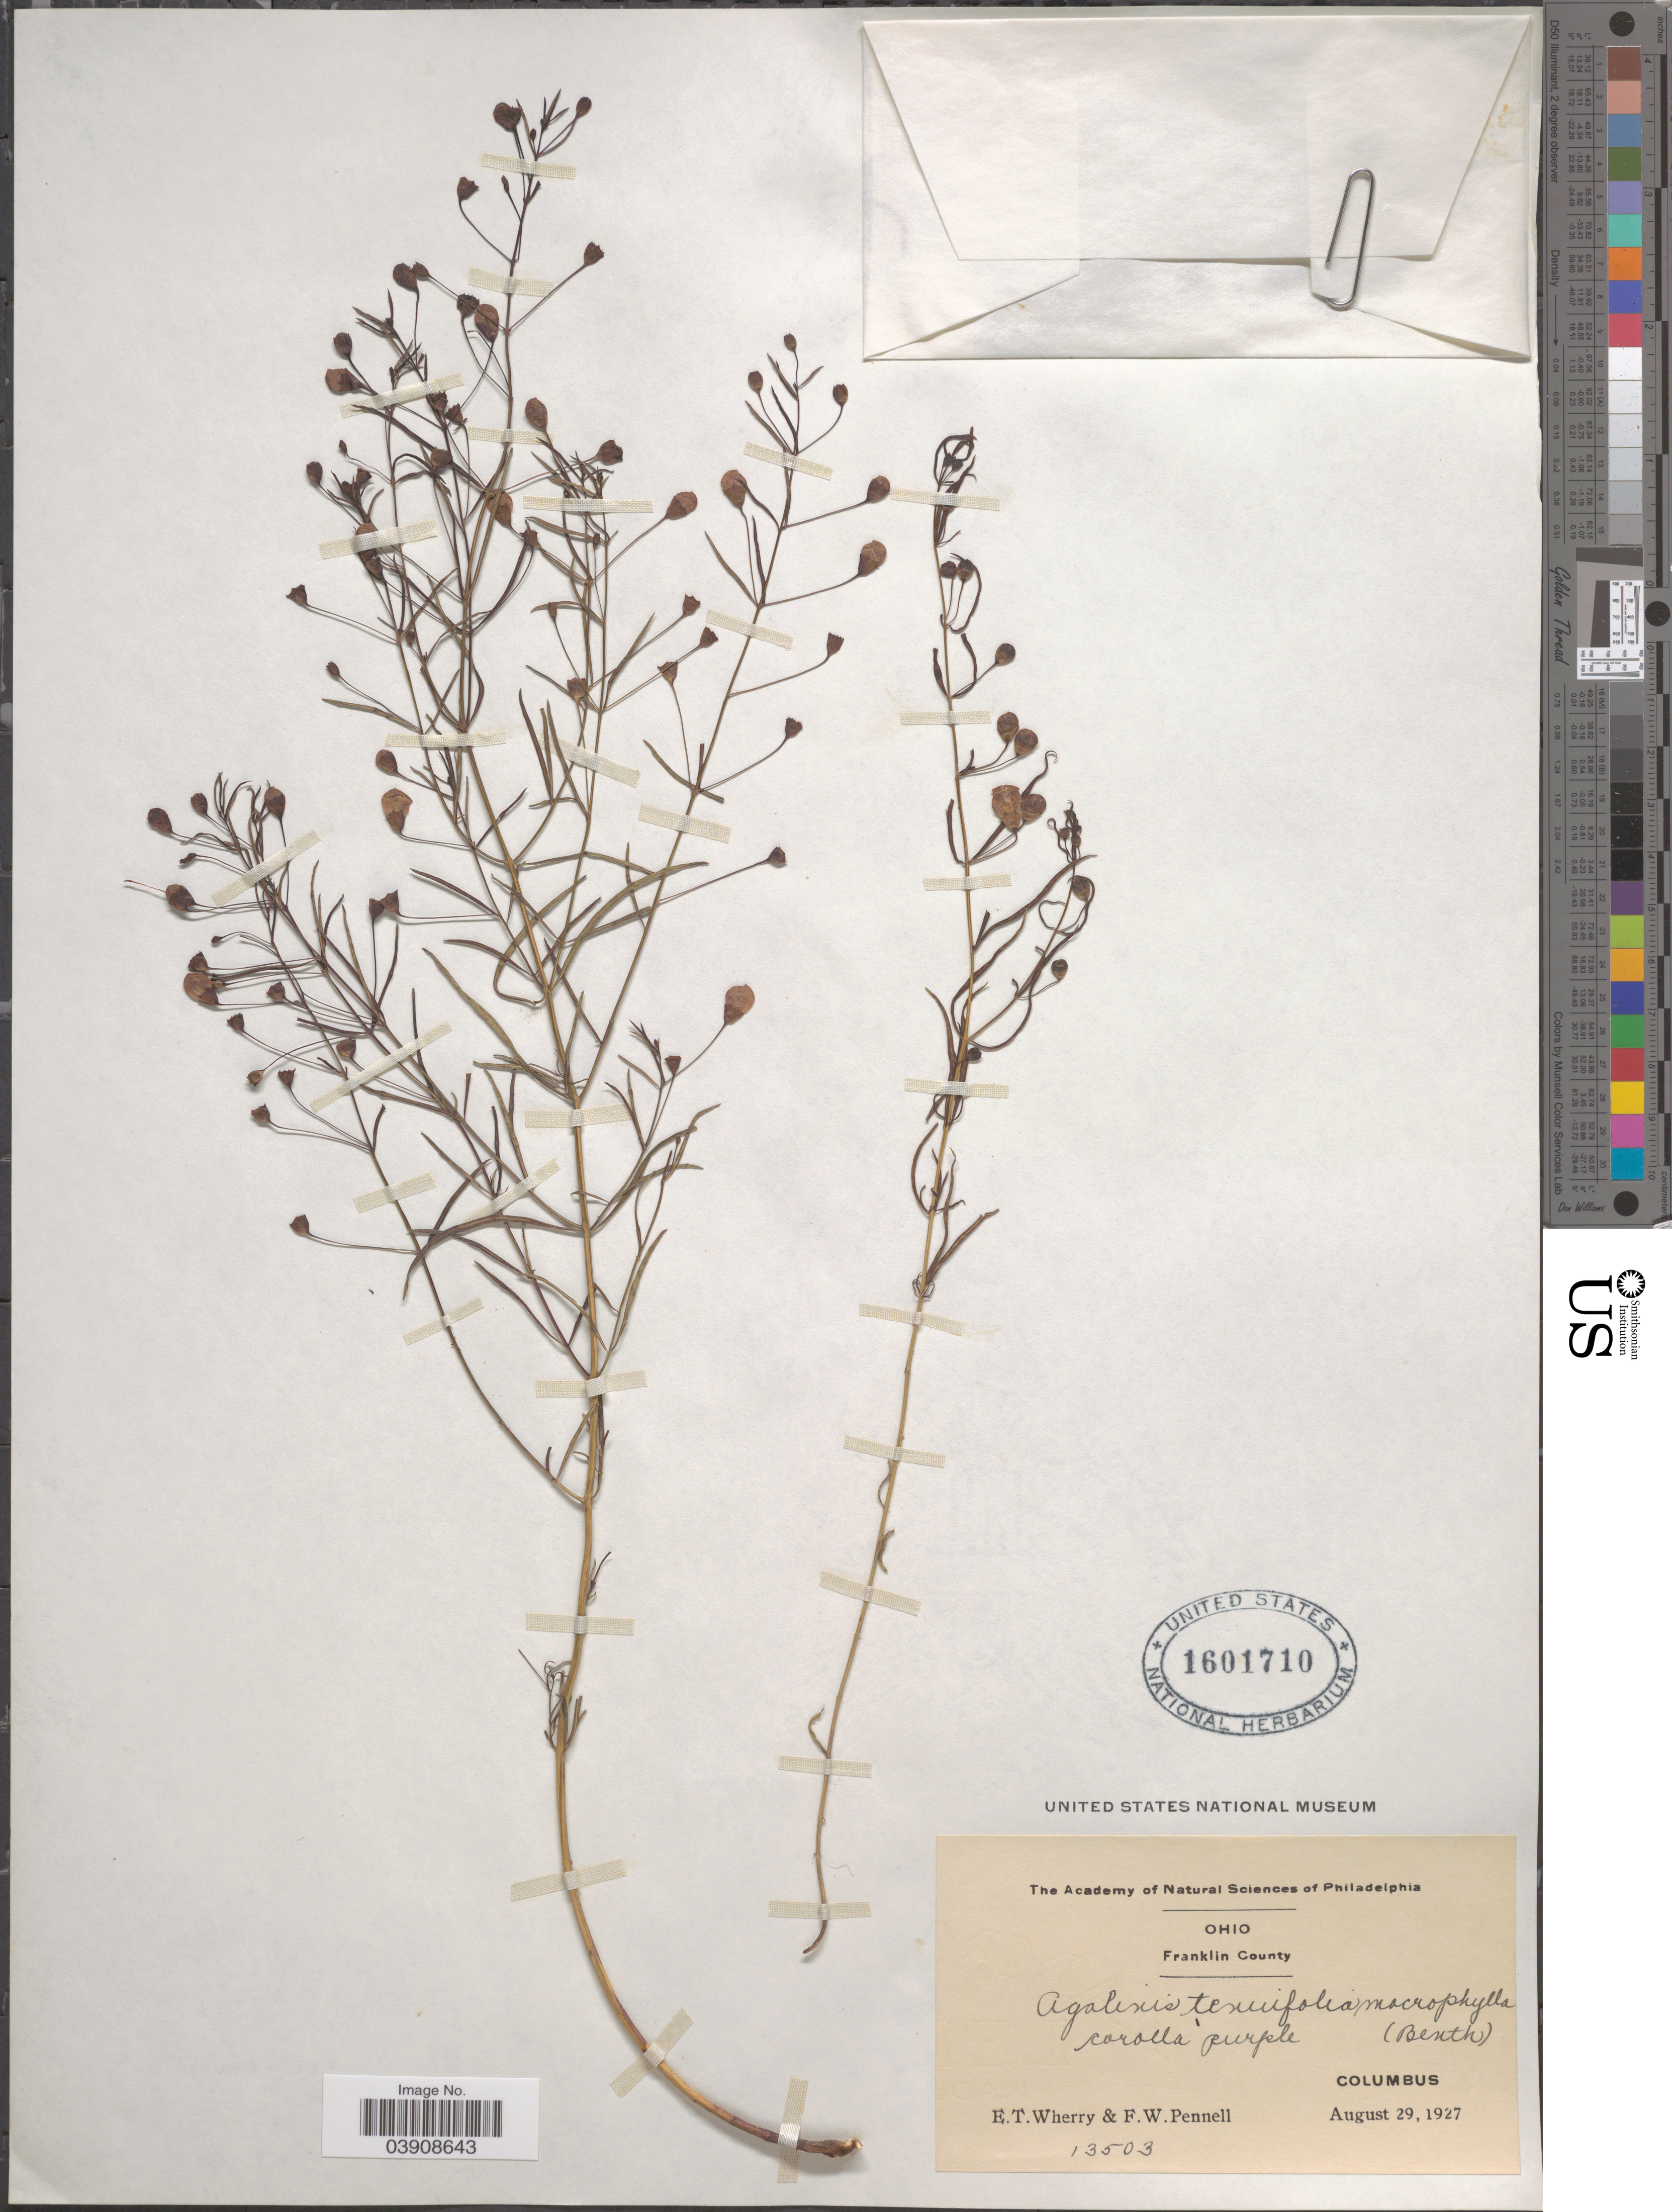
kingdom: Plantae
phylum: Tracheophyta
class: Magnoliopsida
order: Lamiales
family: Orobanchaceae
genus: Agalinis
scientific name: Agalinis tenuifolia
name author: (Vahl) Raf.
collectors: E. T. Wherry & F. W. Pennell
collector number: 13503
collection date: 1927-08-29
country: United States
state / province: Ohio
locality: Franklin County. Columbus.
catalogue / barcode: US 1601710